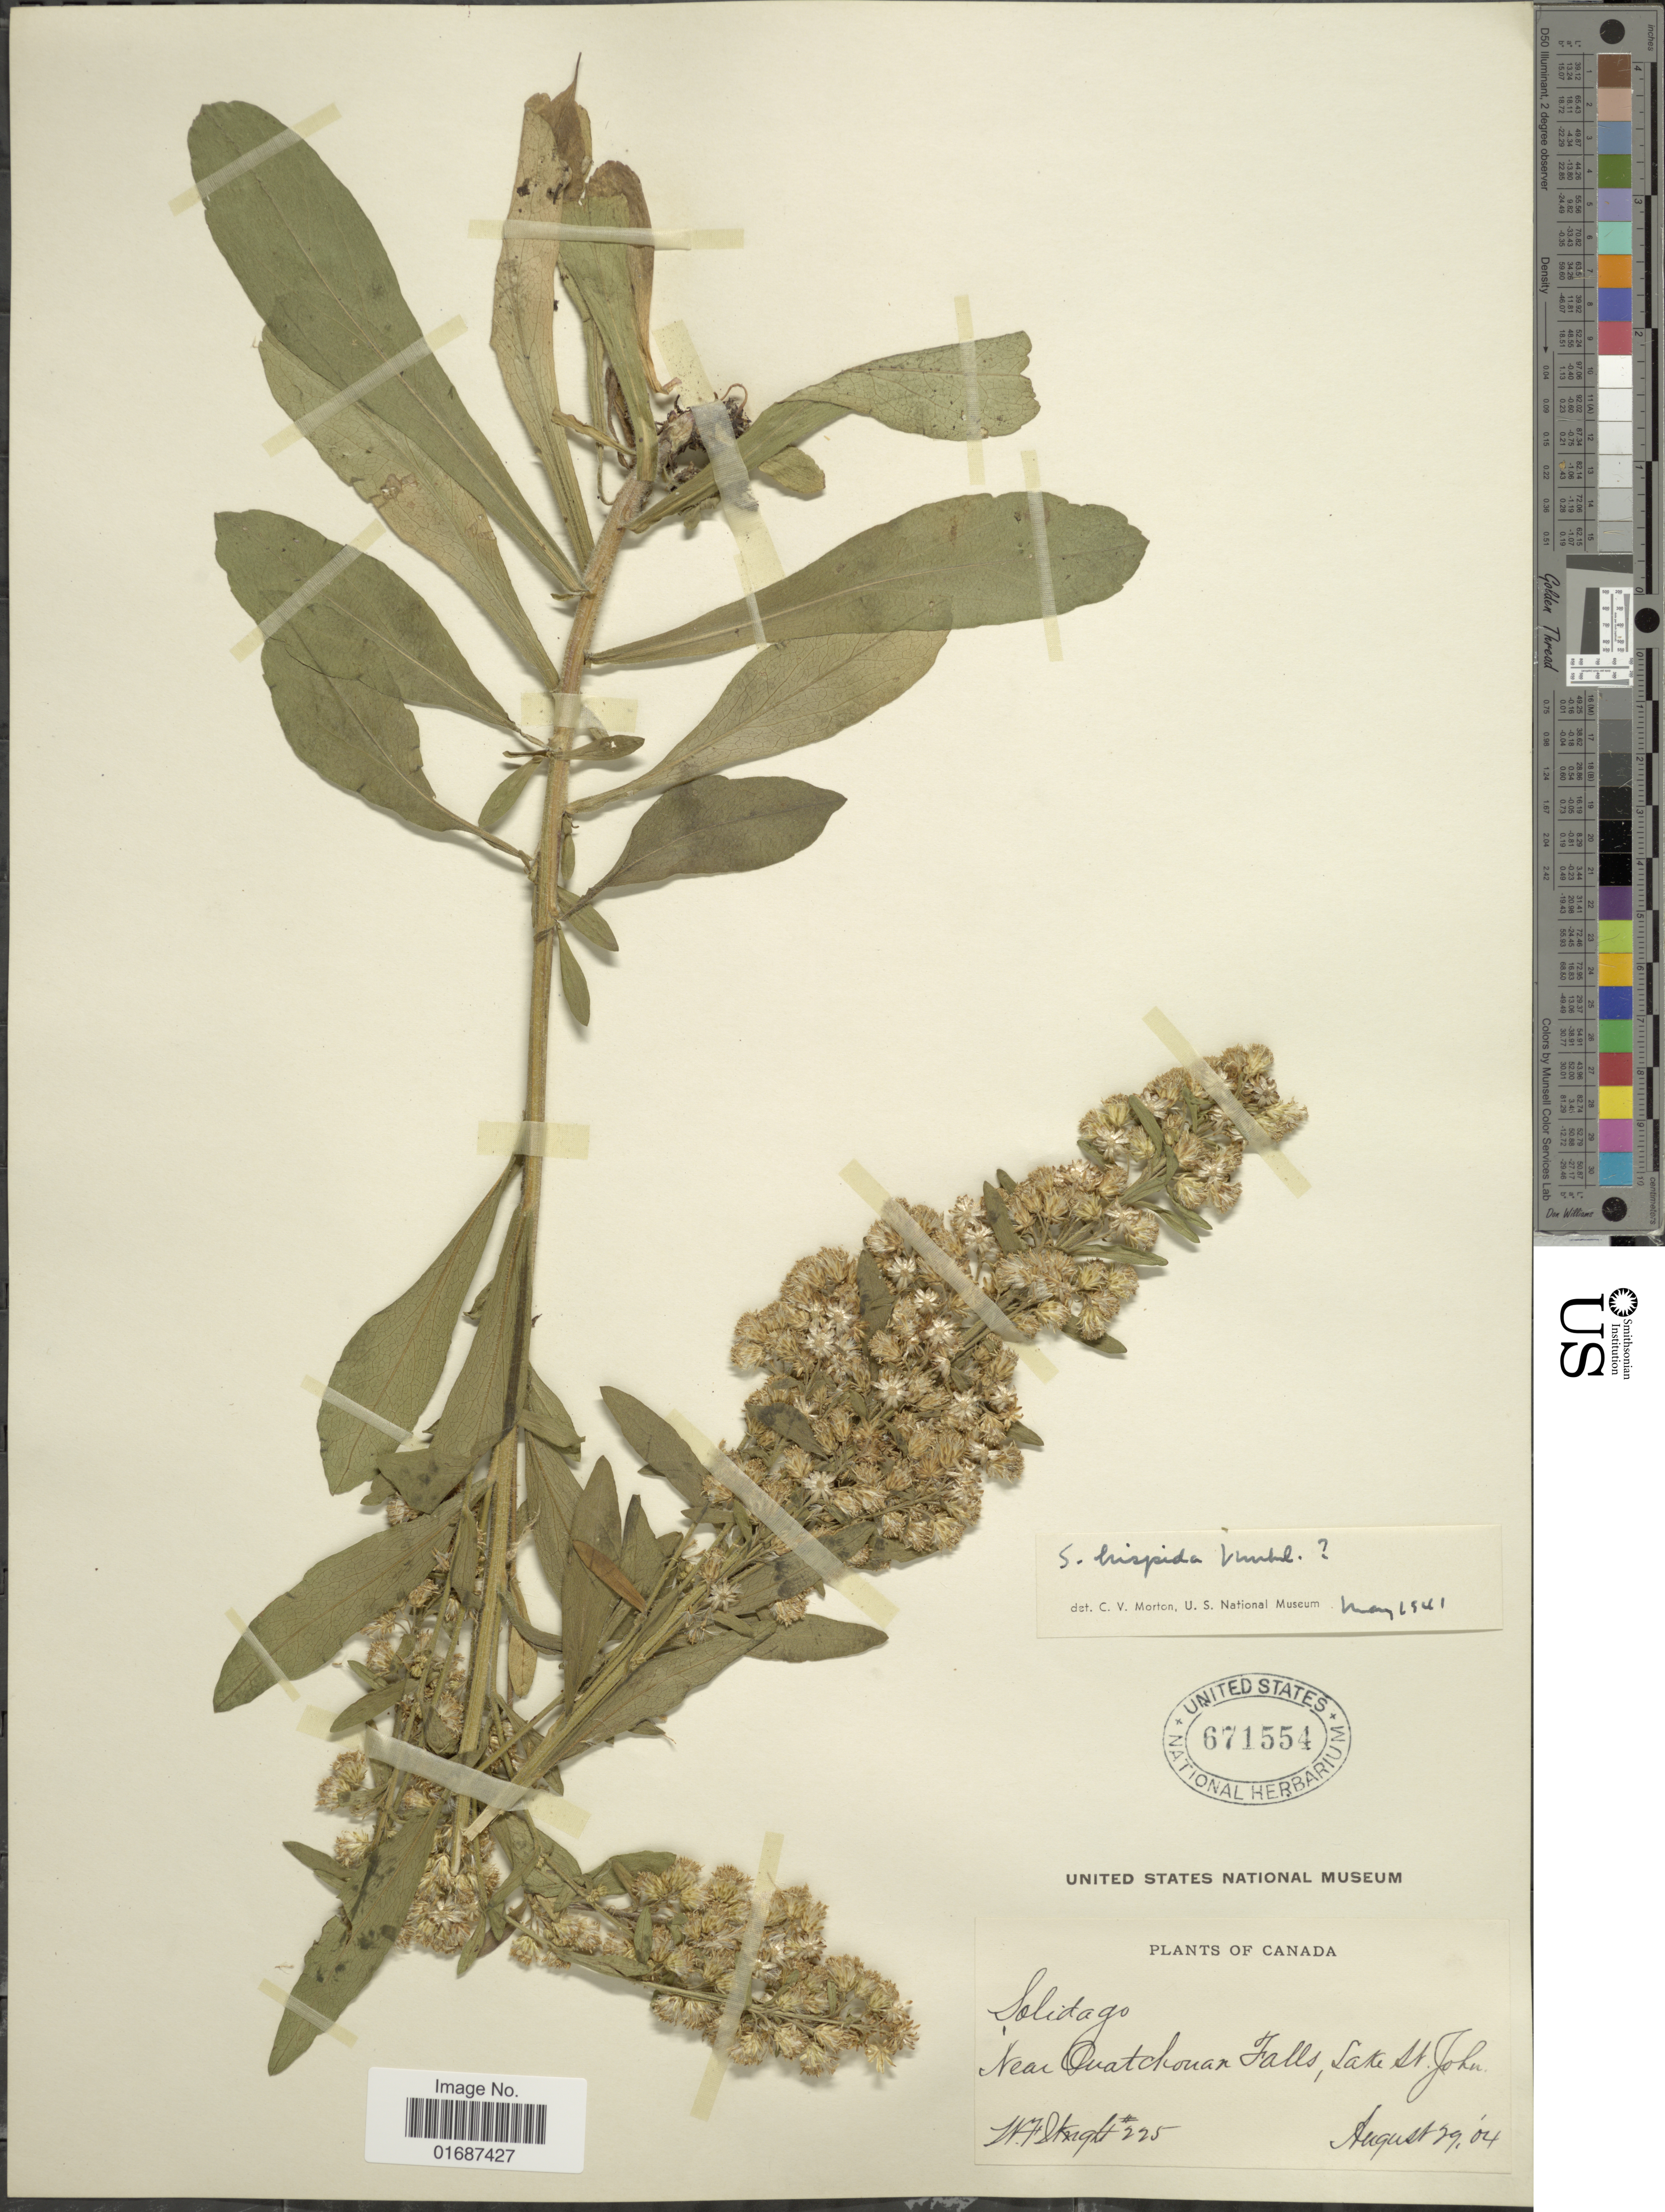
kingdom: Plantae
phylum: Tracheophyta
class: Magnoliopsida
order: Asterales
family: Asteraceae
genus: Solidago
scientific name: Solidago hispida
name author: Muhl. ex Willd.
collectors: W. F. Wright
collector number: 225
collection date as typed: Transcribed d/m/y: 29/8/4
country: Canada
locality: Near Ouatchonan Falls, Lake St. John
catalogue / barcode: US 671554